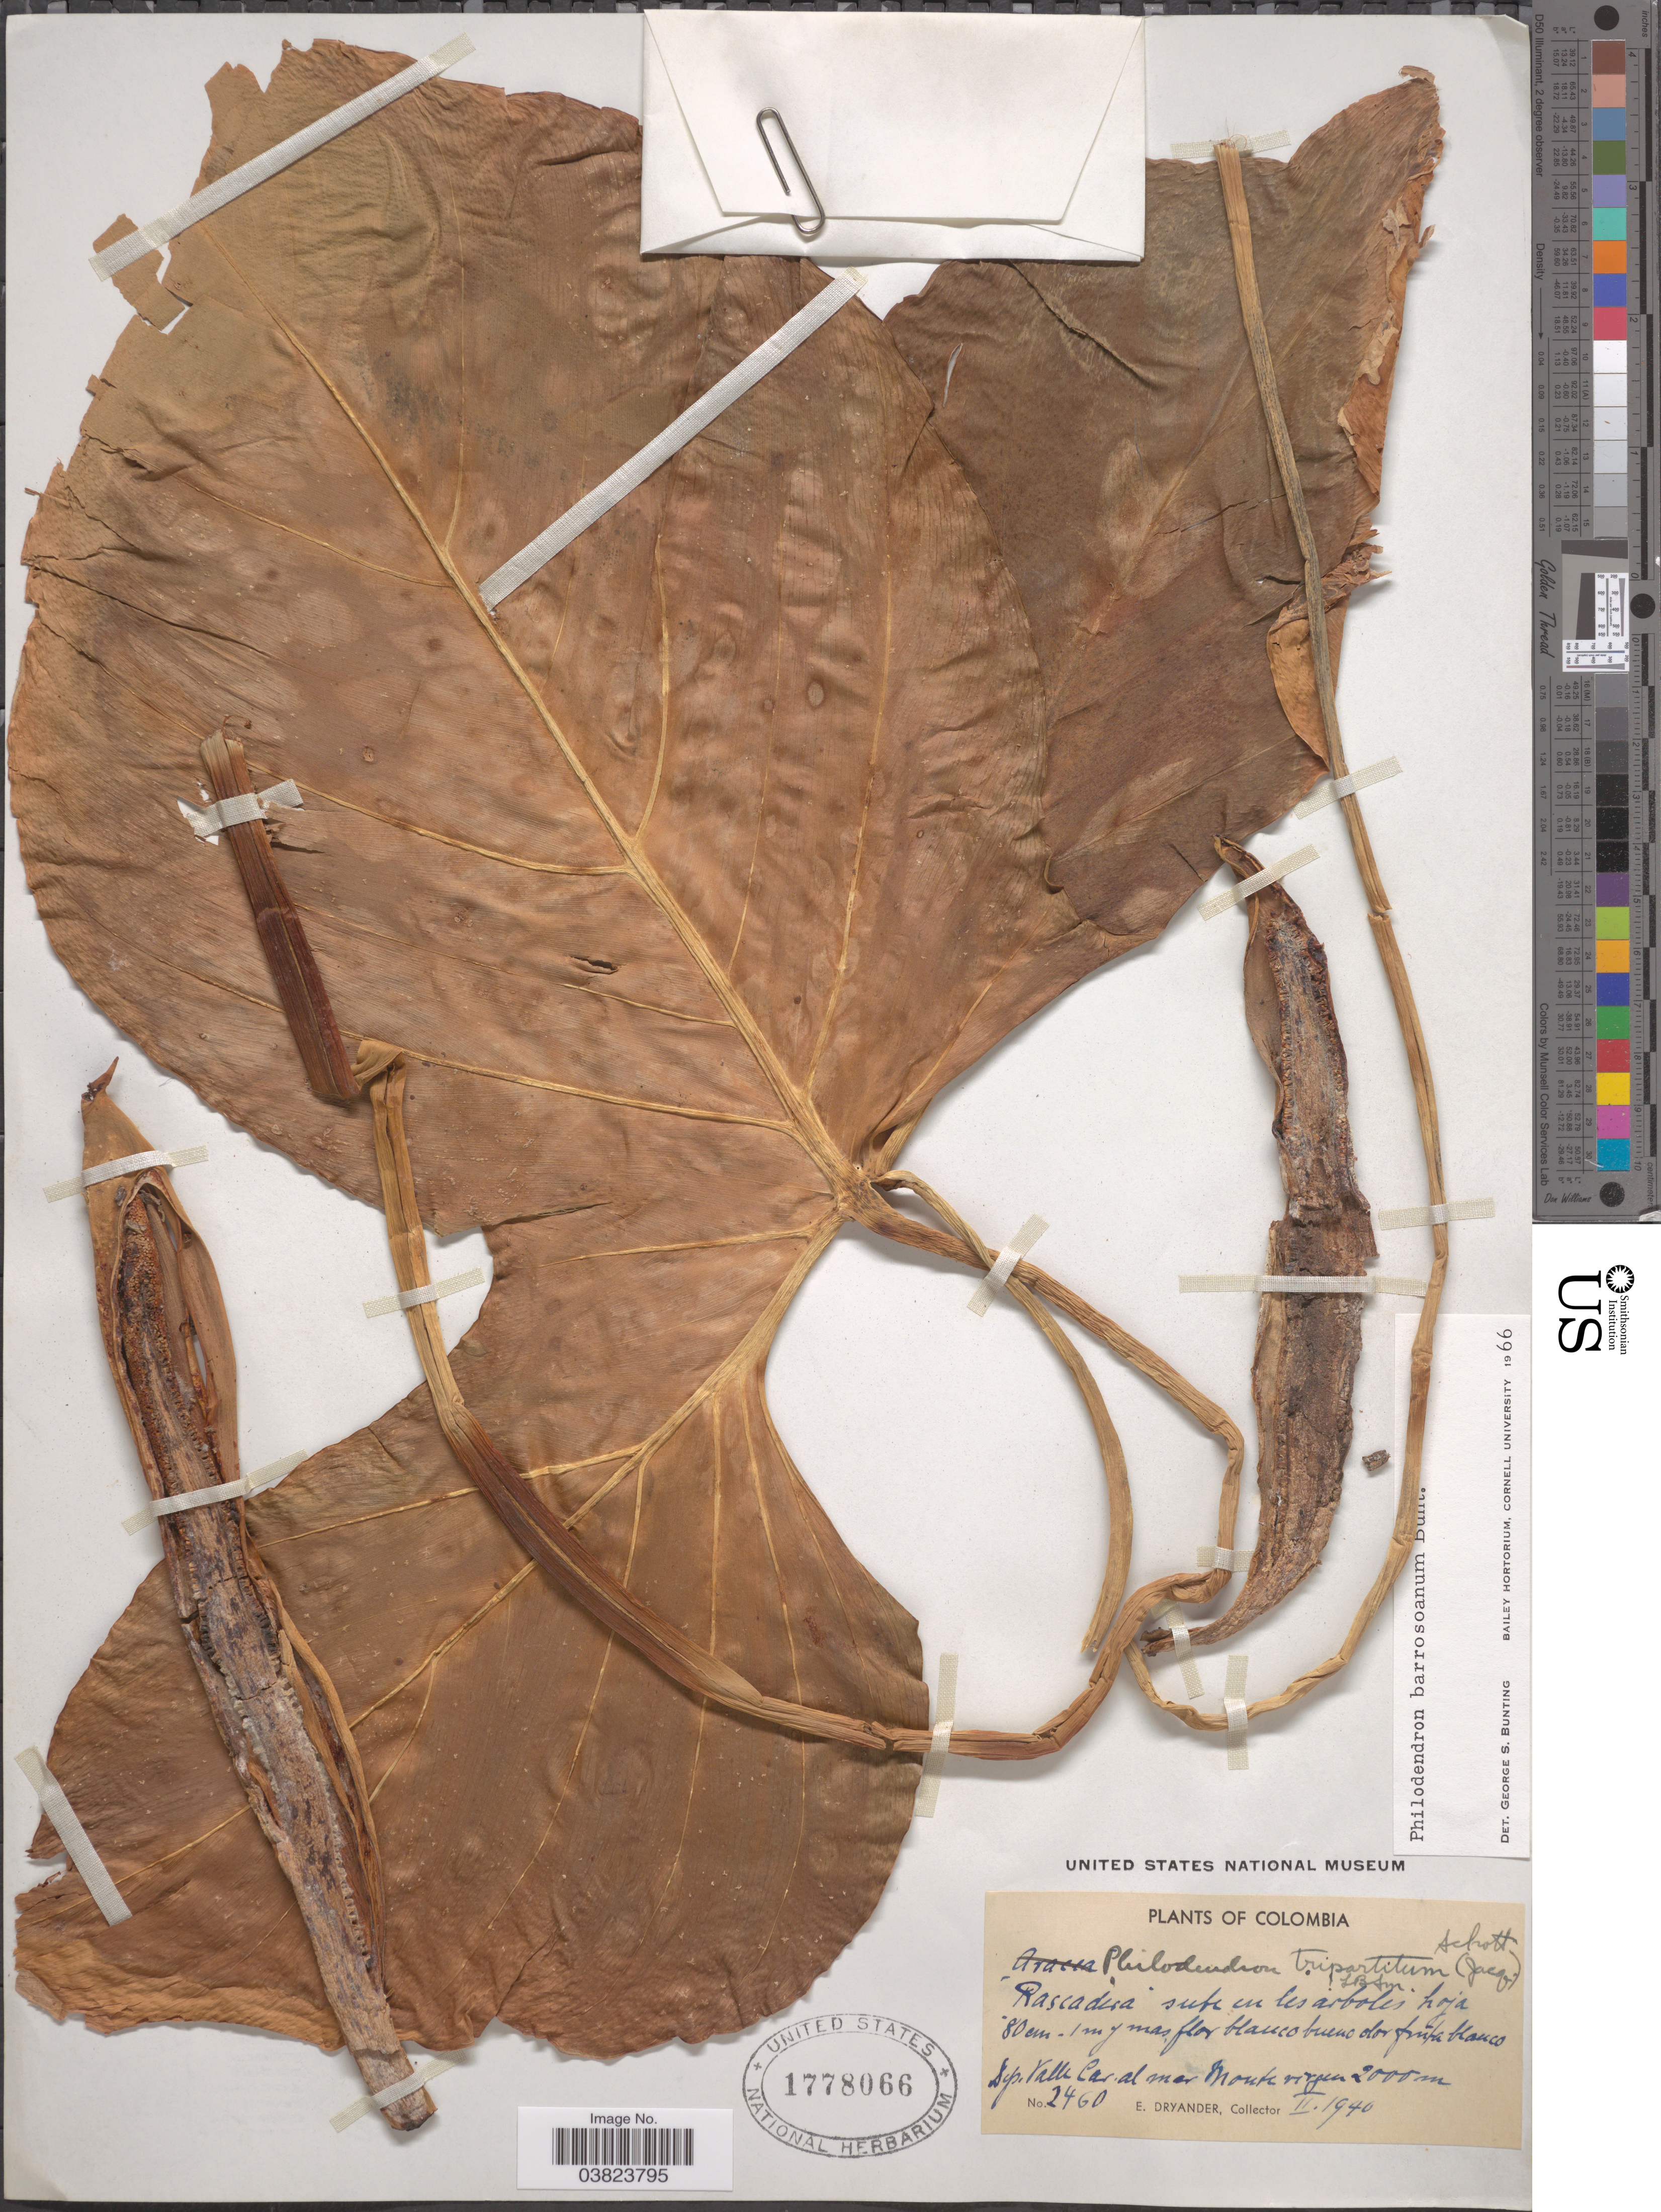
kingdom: Plantae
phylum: Tracheophyta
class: Liliopsida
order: Alismatales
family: Araceae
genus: Philodendron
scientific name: Philodendron barrosoanum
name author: G.S. Bunting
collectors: E. Dryander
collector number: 2460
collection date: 1940-02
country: Colombia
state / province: Valle del Cauca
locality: Dep. Valle Car. al mar Monte virgen.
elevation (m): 2000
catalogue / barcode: US 1778066